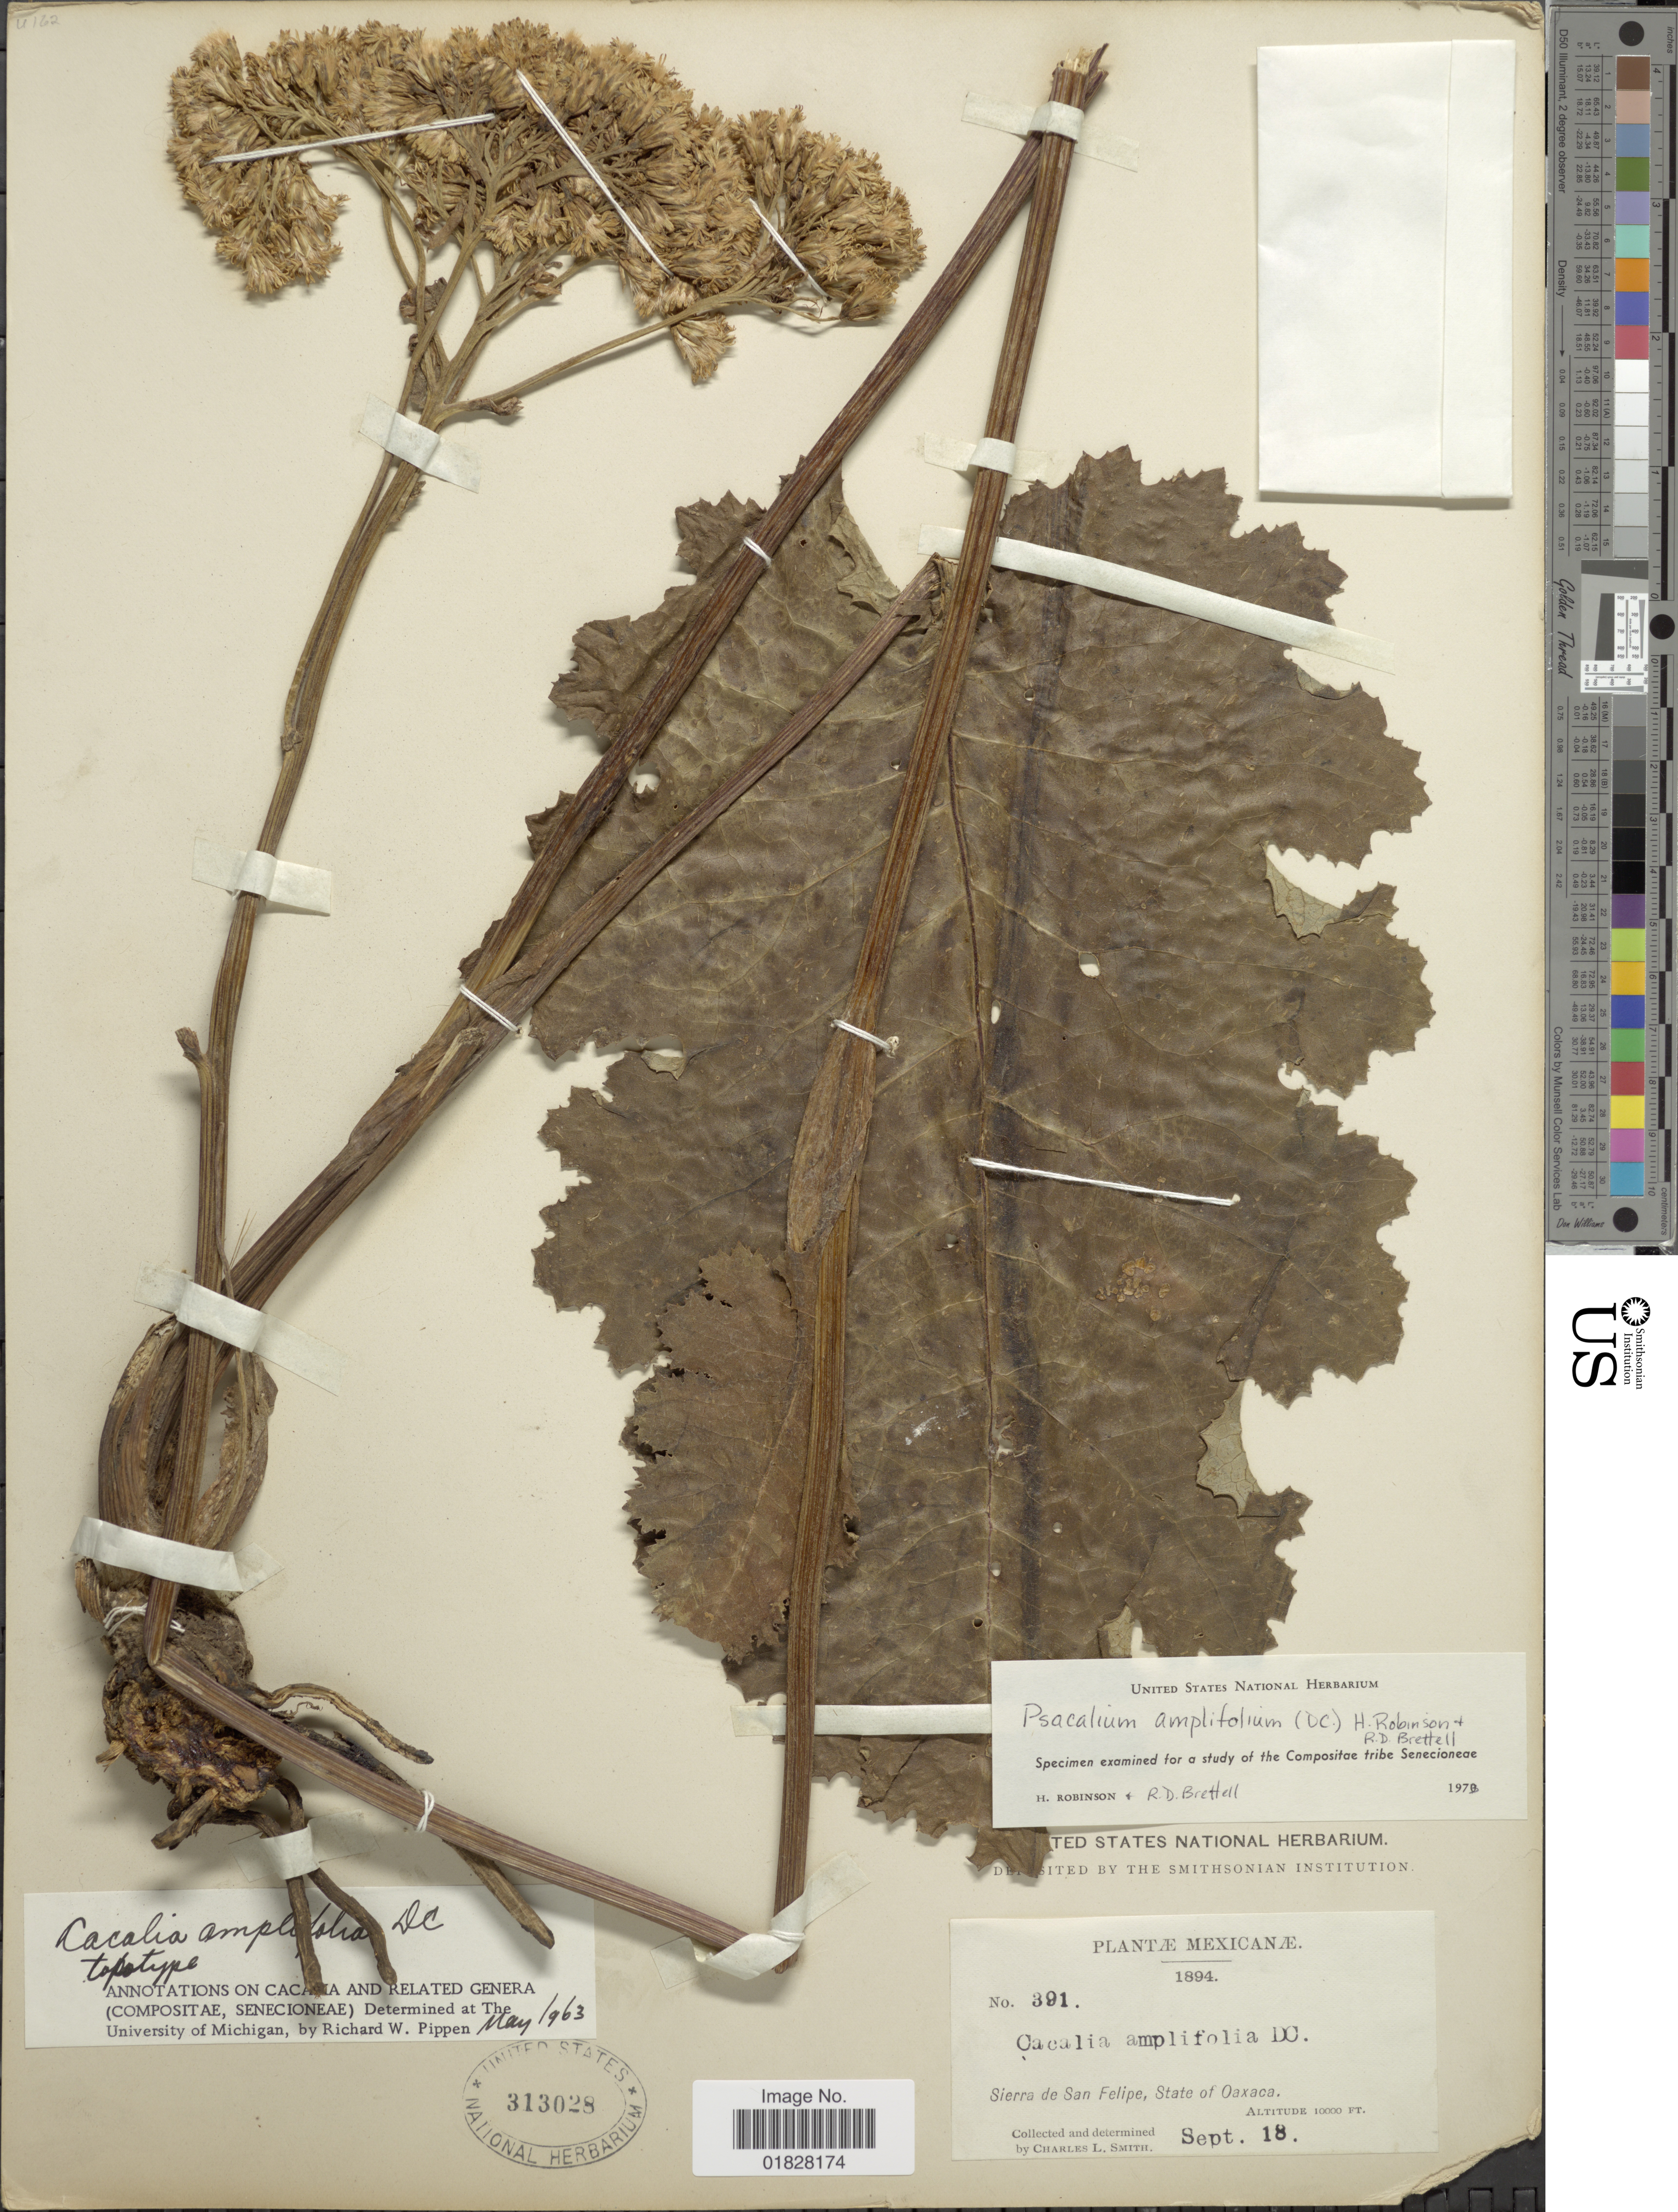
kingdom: Plantae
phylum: Tracheophyta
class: Magnoliopsida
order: Asterales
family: Asteraceae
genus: Psacalium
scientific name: Psacalium amplifolium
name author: (DC.) H. Rob. & Brettell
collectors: C. L. Smith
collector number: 391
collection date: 1894-09-18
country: Mexico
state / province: Oaxaca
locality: Sierra de San Felipe, State of Oaxaca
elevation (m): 3048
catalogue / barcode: US 313028